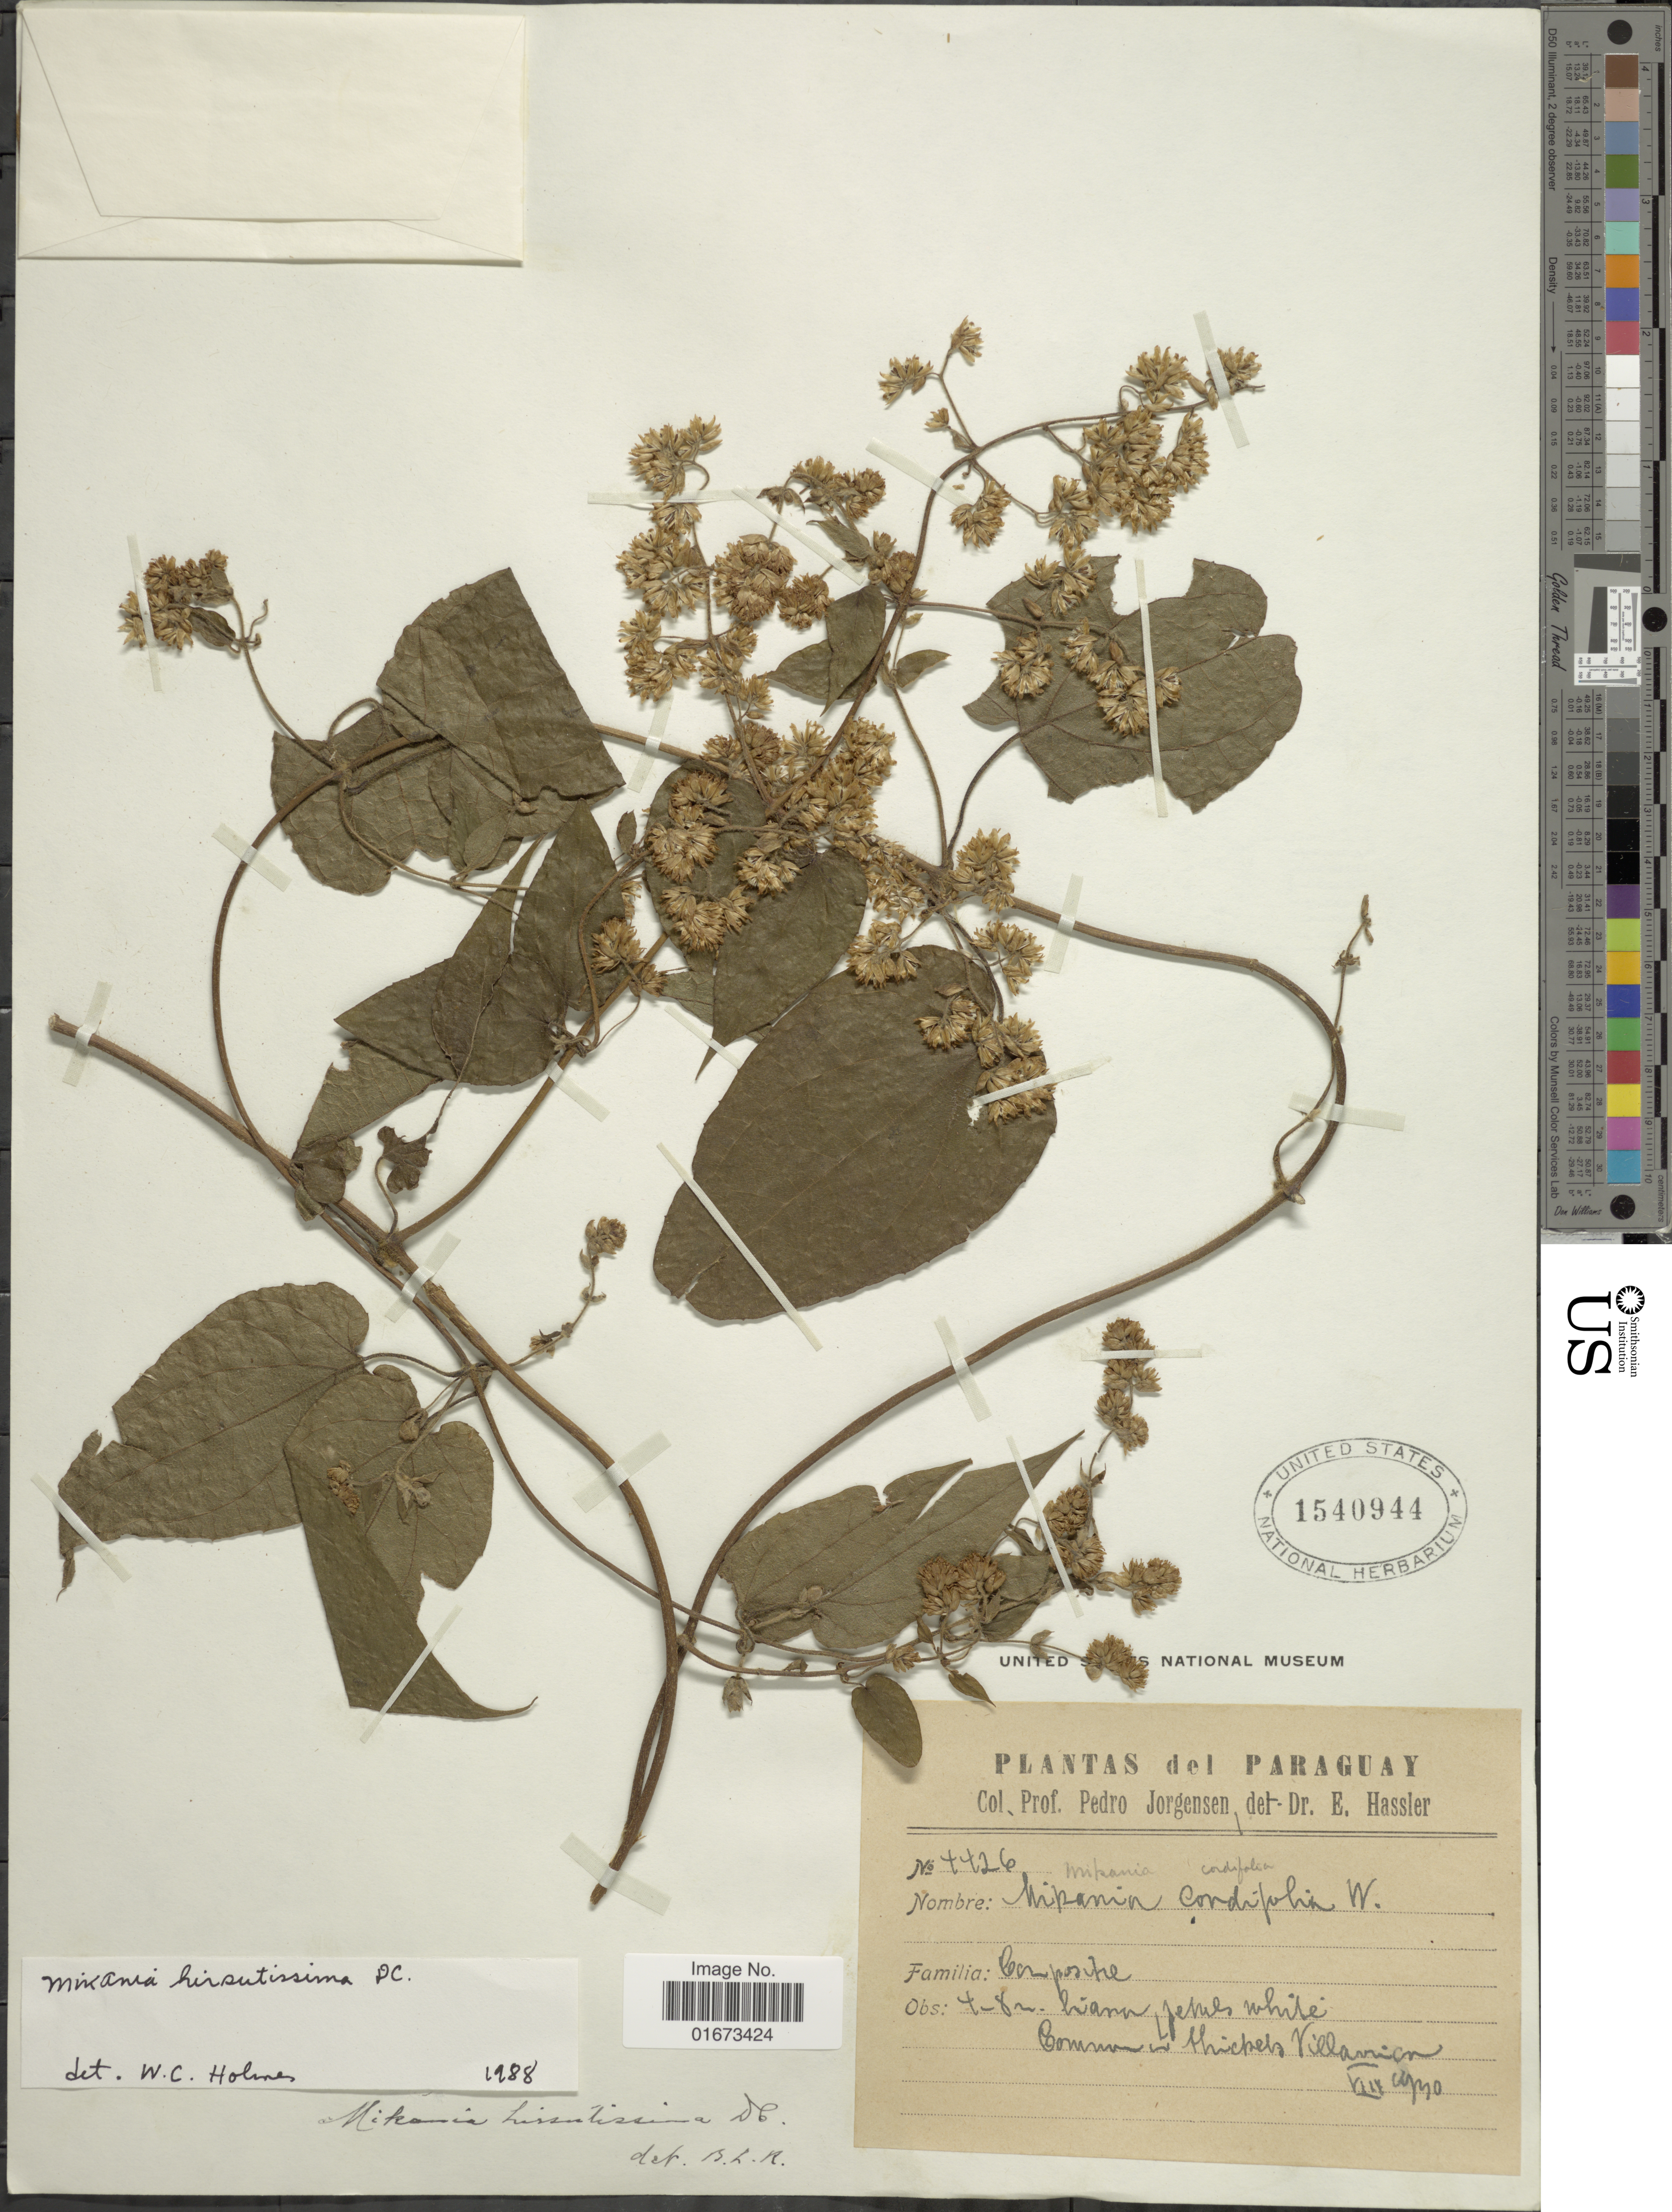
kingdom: Plantae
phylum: Tracheophyta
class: Magnoliopsida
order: Asterales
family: Asteraceae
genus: Mikania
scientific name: Mikania hirsutissima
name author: DC.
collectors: P. Jörgensen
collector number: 4426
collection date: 1930-08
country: Paraguay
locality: Common in thickets Villarrica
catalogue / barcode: US 1540944